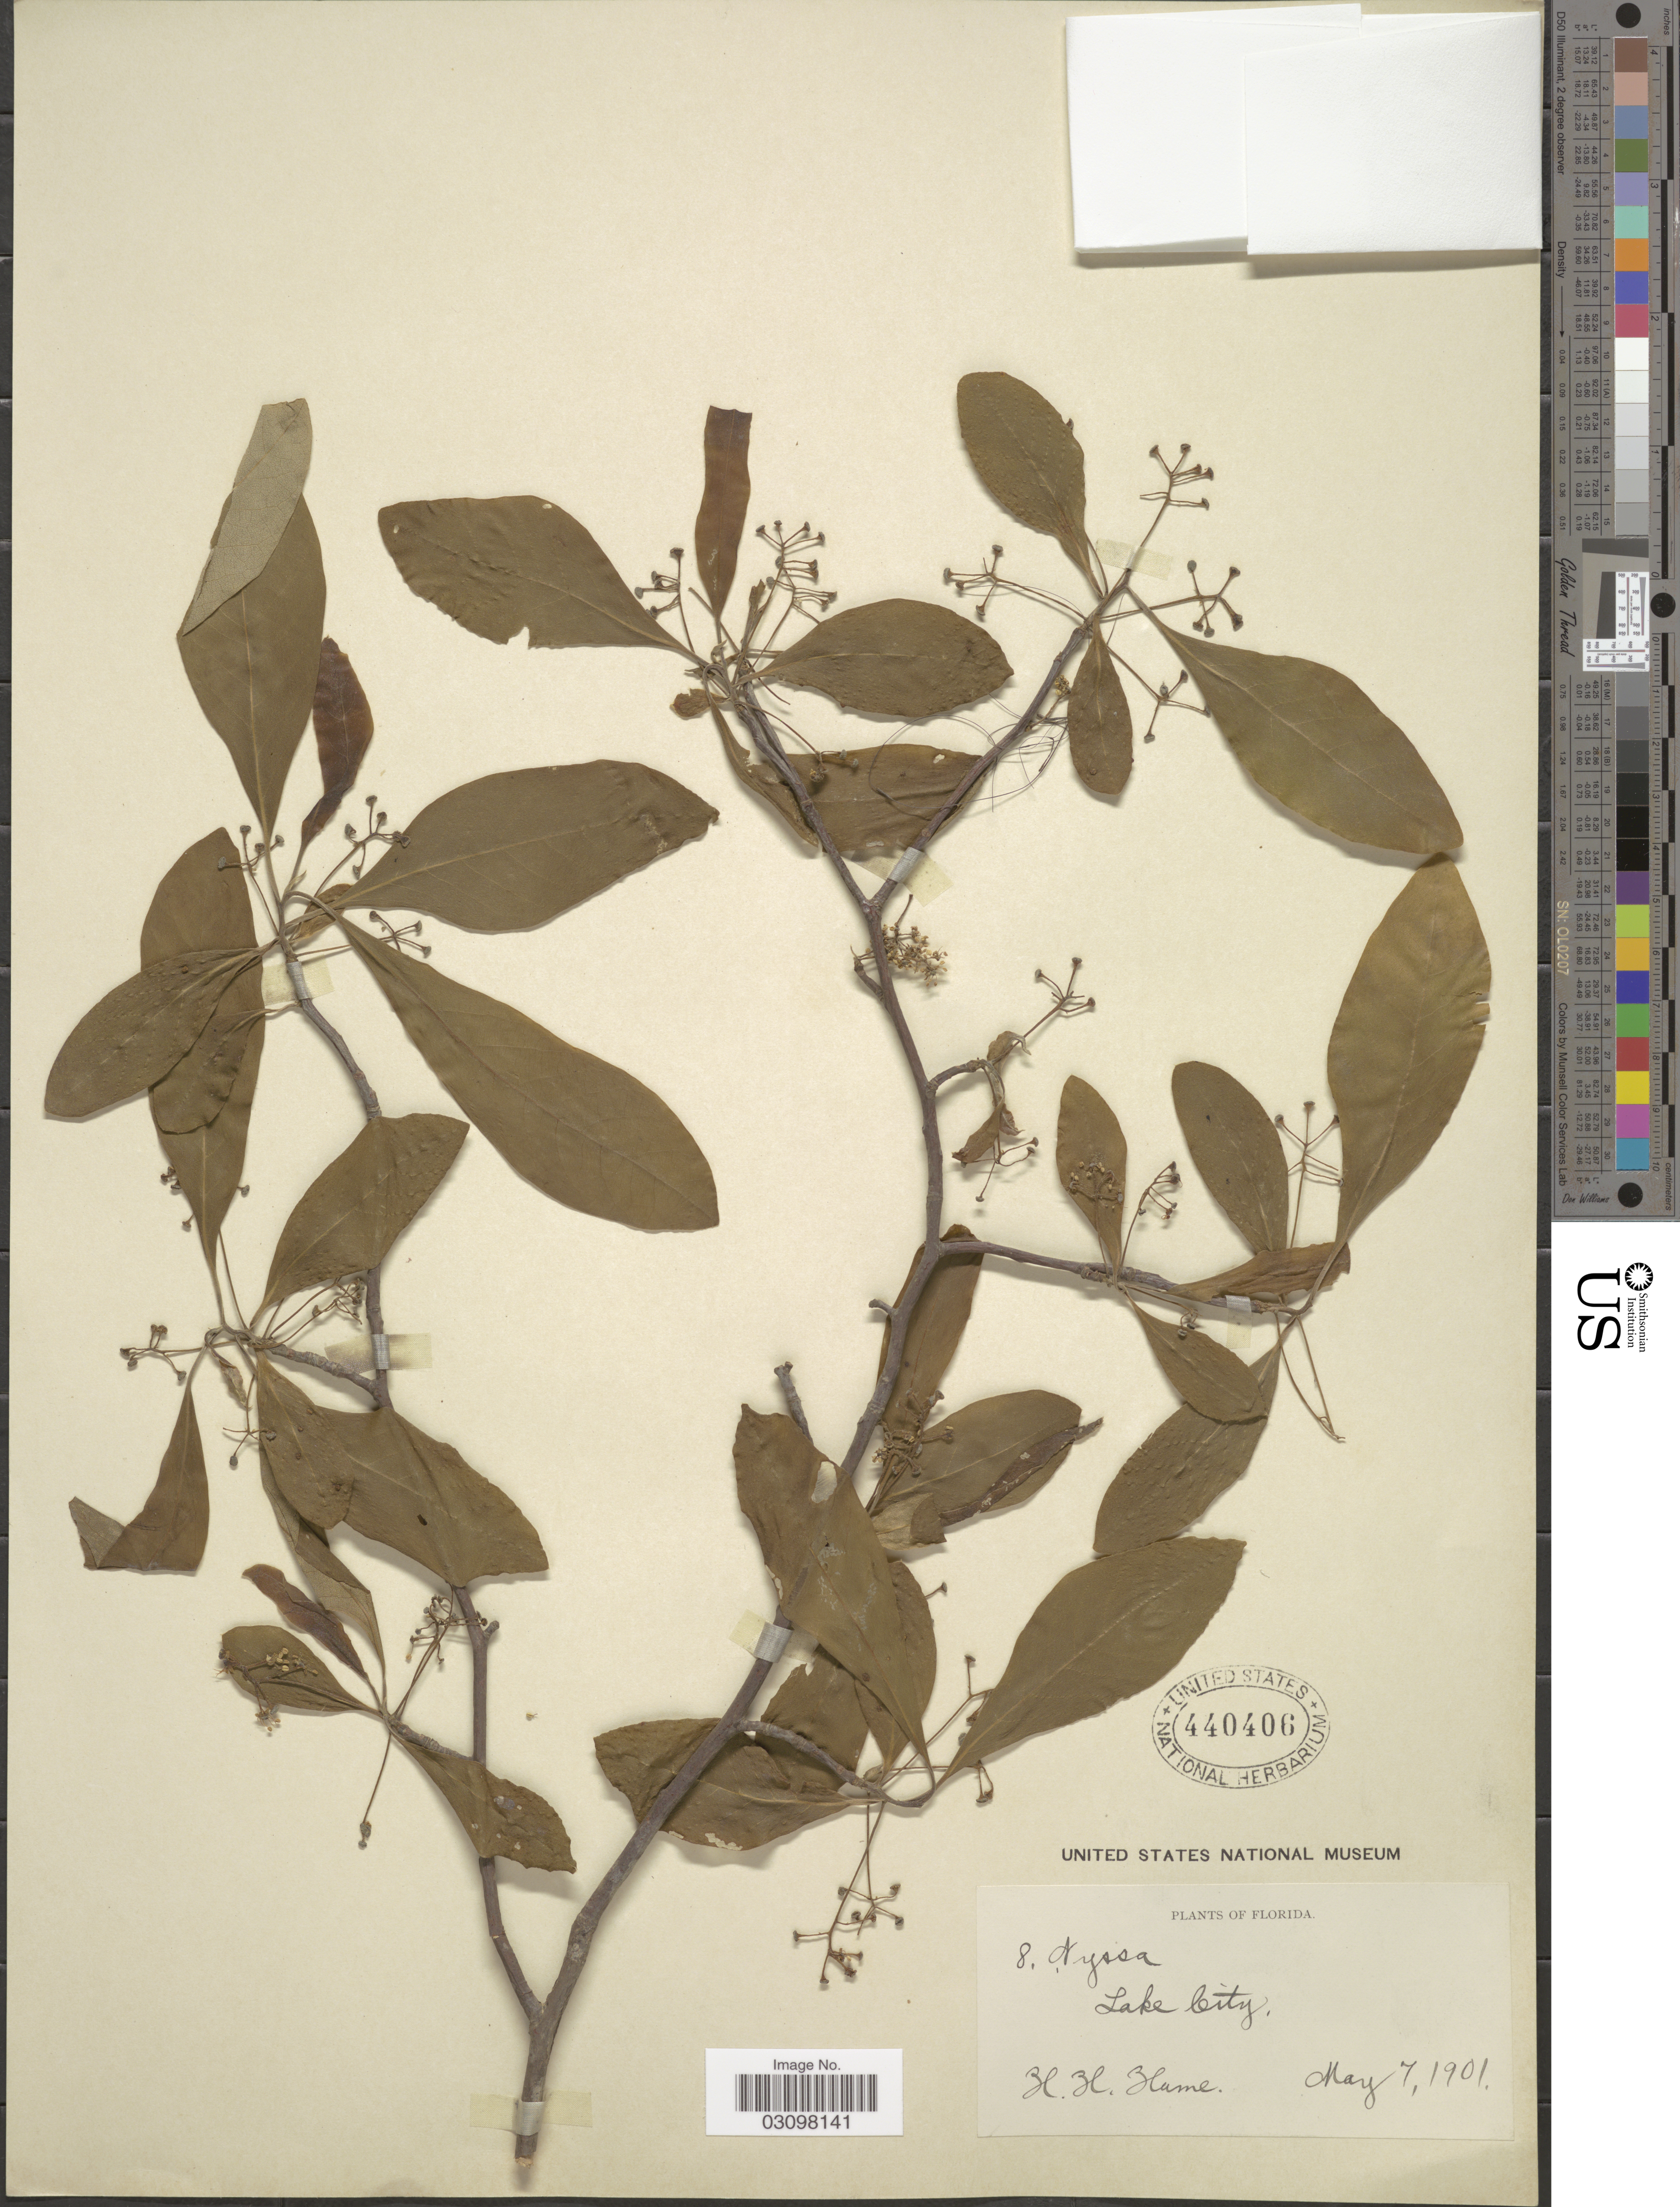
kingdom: Plantae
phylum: Tracheophyta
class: Magnoliopsida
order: Cornales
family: Nyssaceae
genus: Nyssa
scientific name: Nyssa sylvatica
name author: Marshall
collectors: H. Hume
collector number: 8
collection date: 1901-05-07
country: United States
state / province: Florida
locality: Lake City.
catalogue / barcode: US 440406